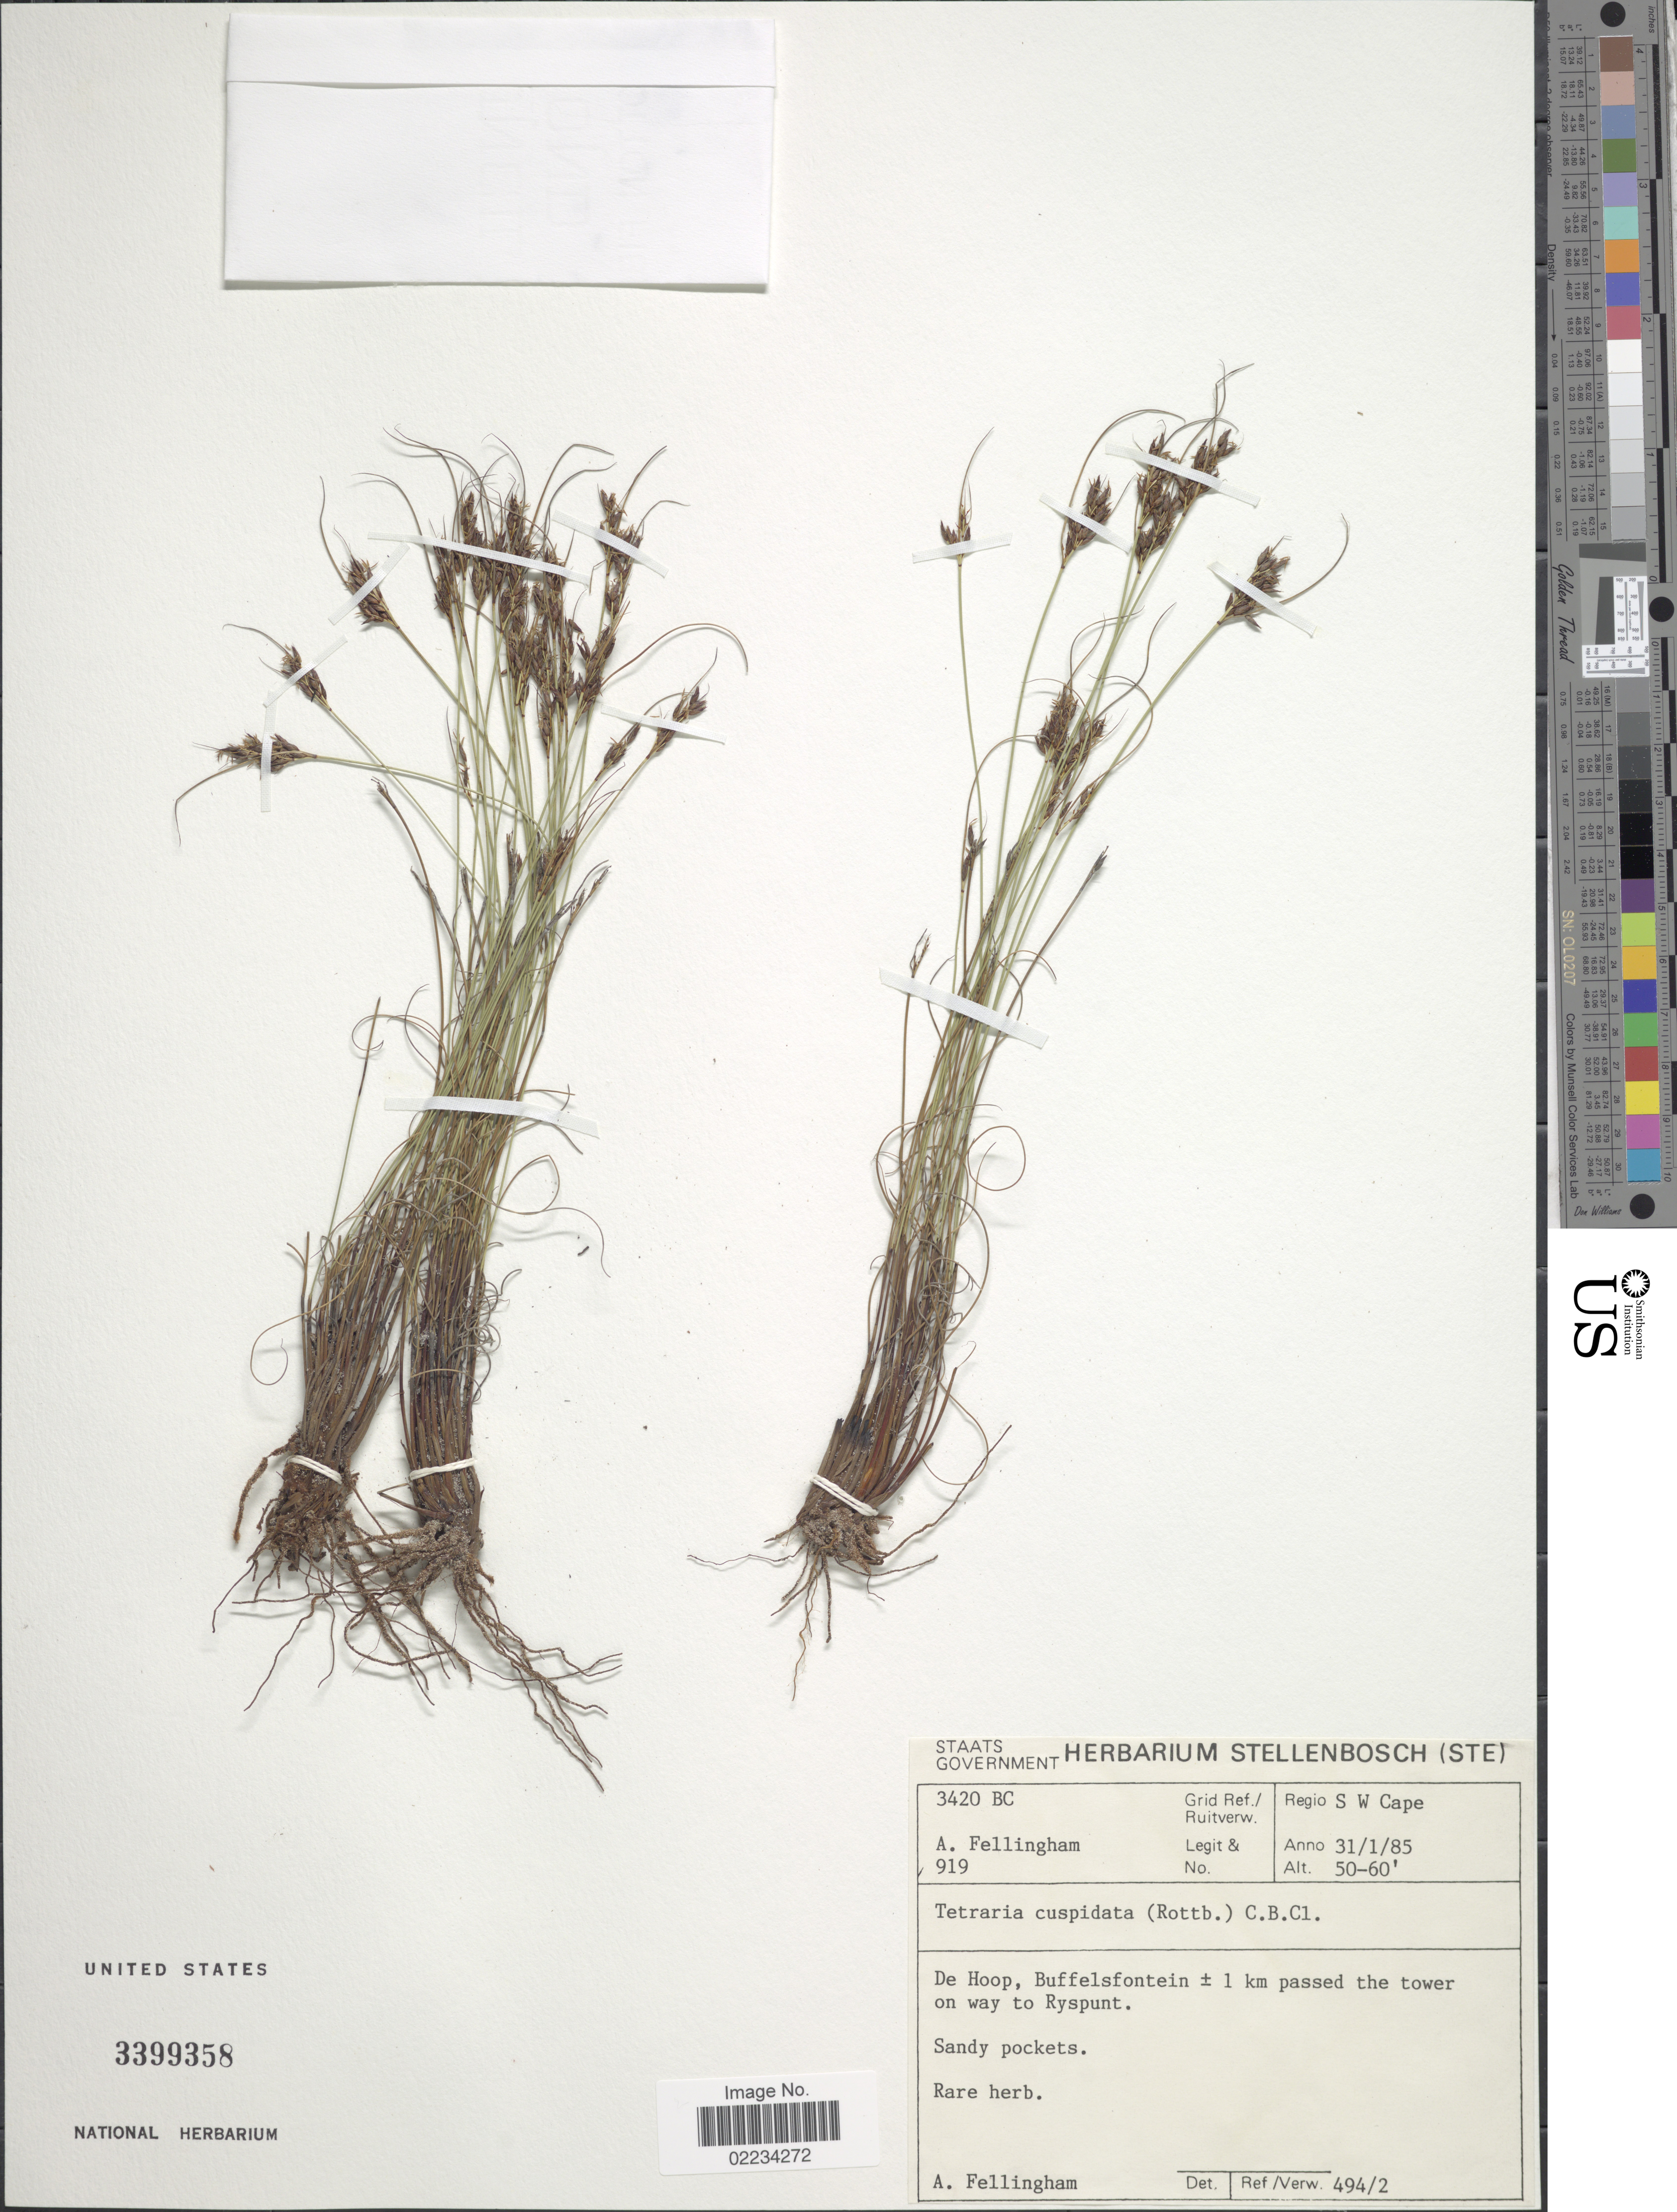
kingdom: Plantae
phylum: Tracheophyta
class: Liliopsida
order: Poales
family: Cyperaceae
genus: Schoenus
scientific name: Schoenus sp.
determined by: Strong, Mark T., (BOT), Smithsonian Institution - National Museum of Natural History (UNITED STATES)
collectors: A. Fellingham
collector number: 919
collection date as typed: Transcribed d/m/y: 31/1/85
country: South Africa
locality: Regio S W Cape, De Hoop, Buffelsfontein ± 1 km passed the tower on way to Ryspunt, Sandy pockets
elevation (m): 15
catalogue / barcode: US 3399358